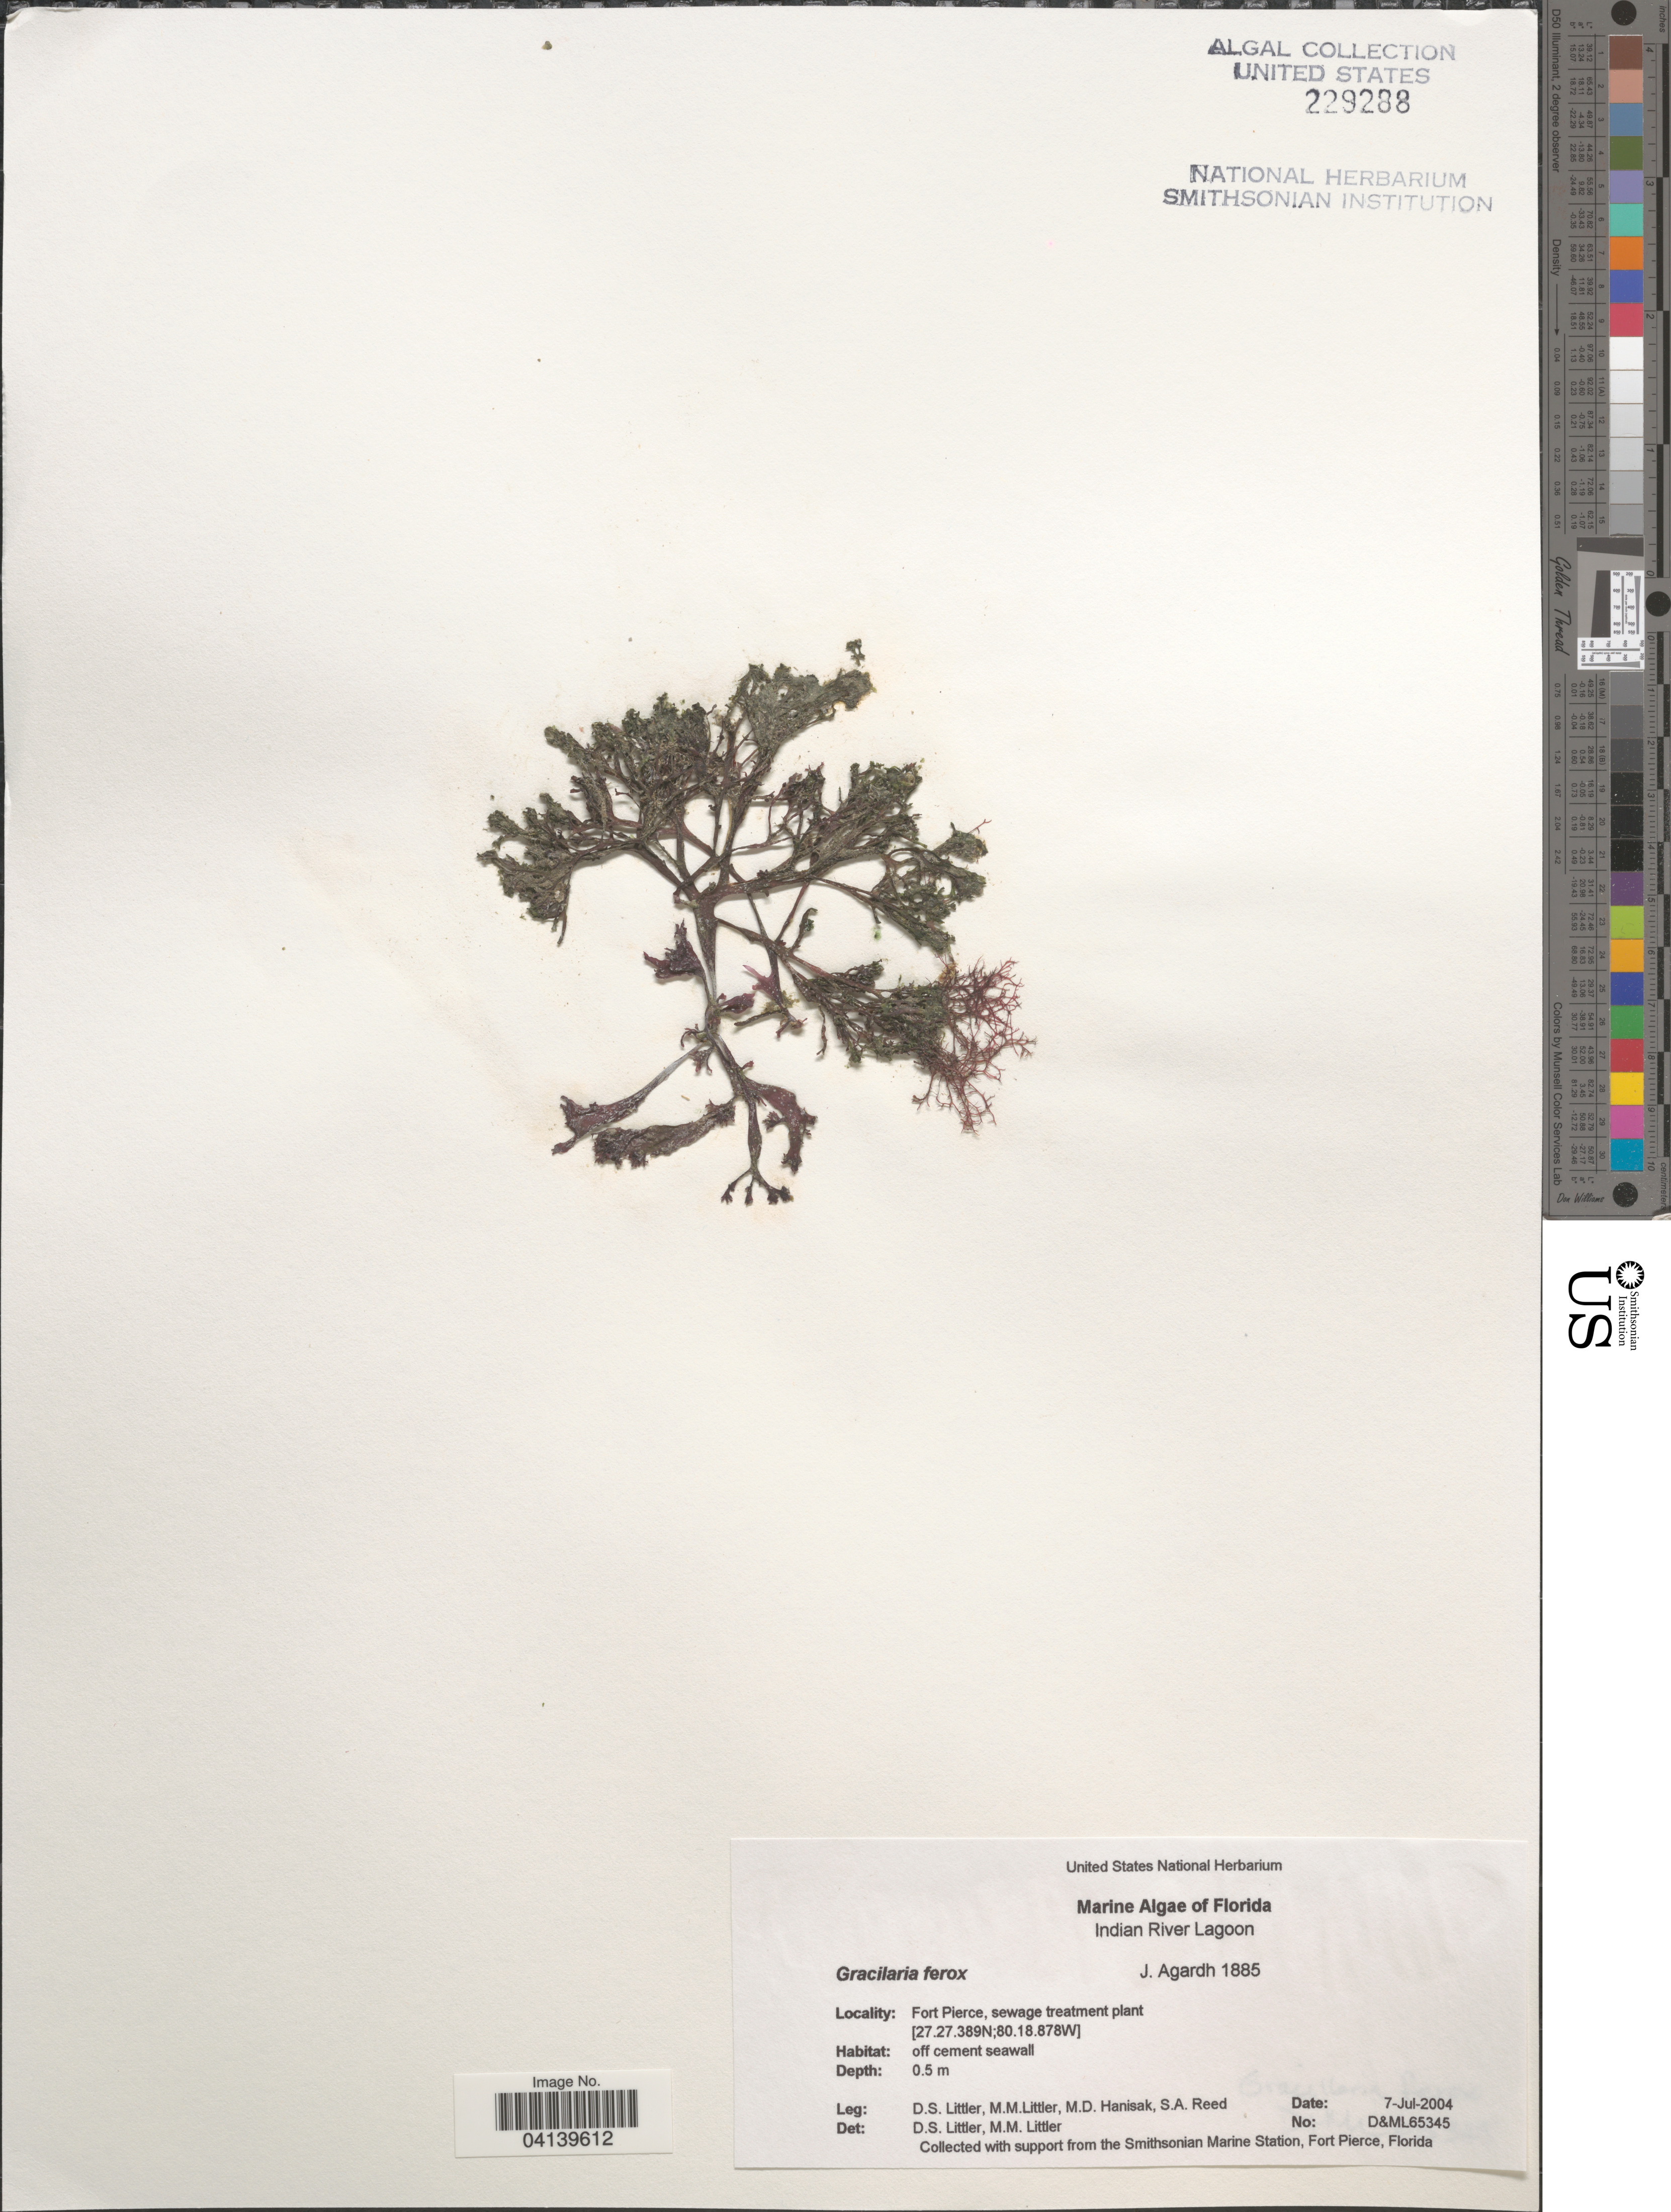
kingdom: Plantae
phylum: Rhodophyta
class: Florideophyceae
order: Gracilariales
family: Gracilariaceae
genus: Gracilaria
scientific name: Gracilaria ferox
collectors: D. S. Littler, M. Hanisak & S. Reed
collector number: D&ML65345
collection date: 2004-07-07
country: United States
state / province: Florida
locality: Indian River Lagoon. Fort Pierce, sewage treatment plant.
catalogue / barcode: US 229288